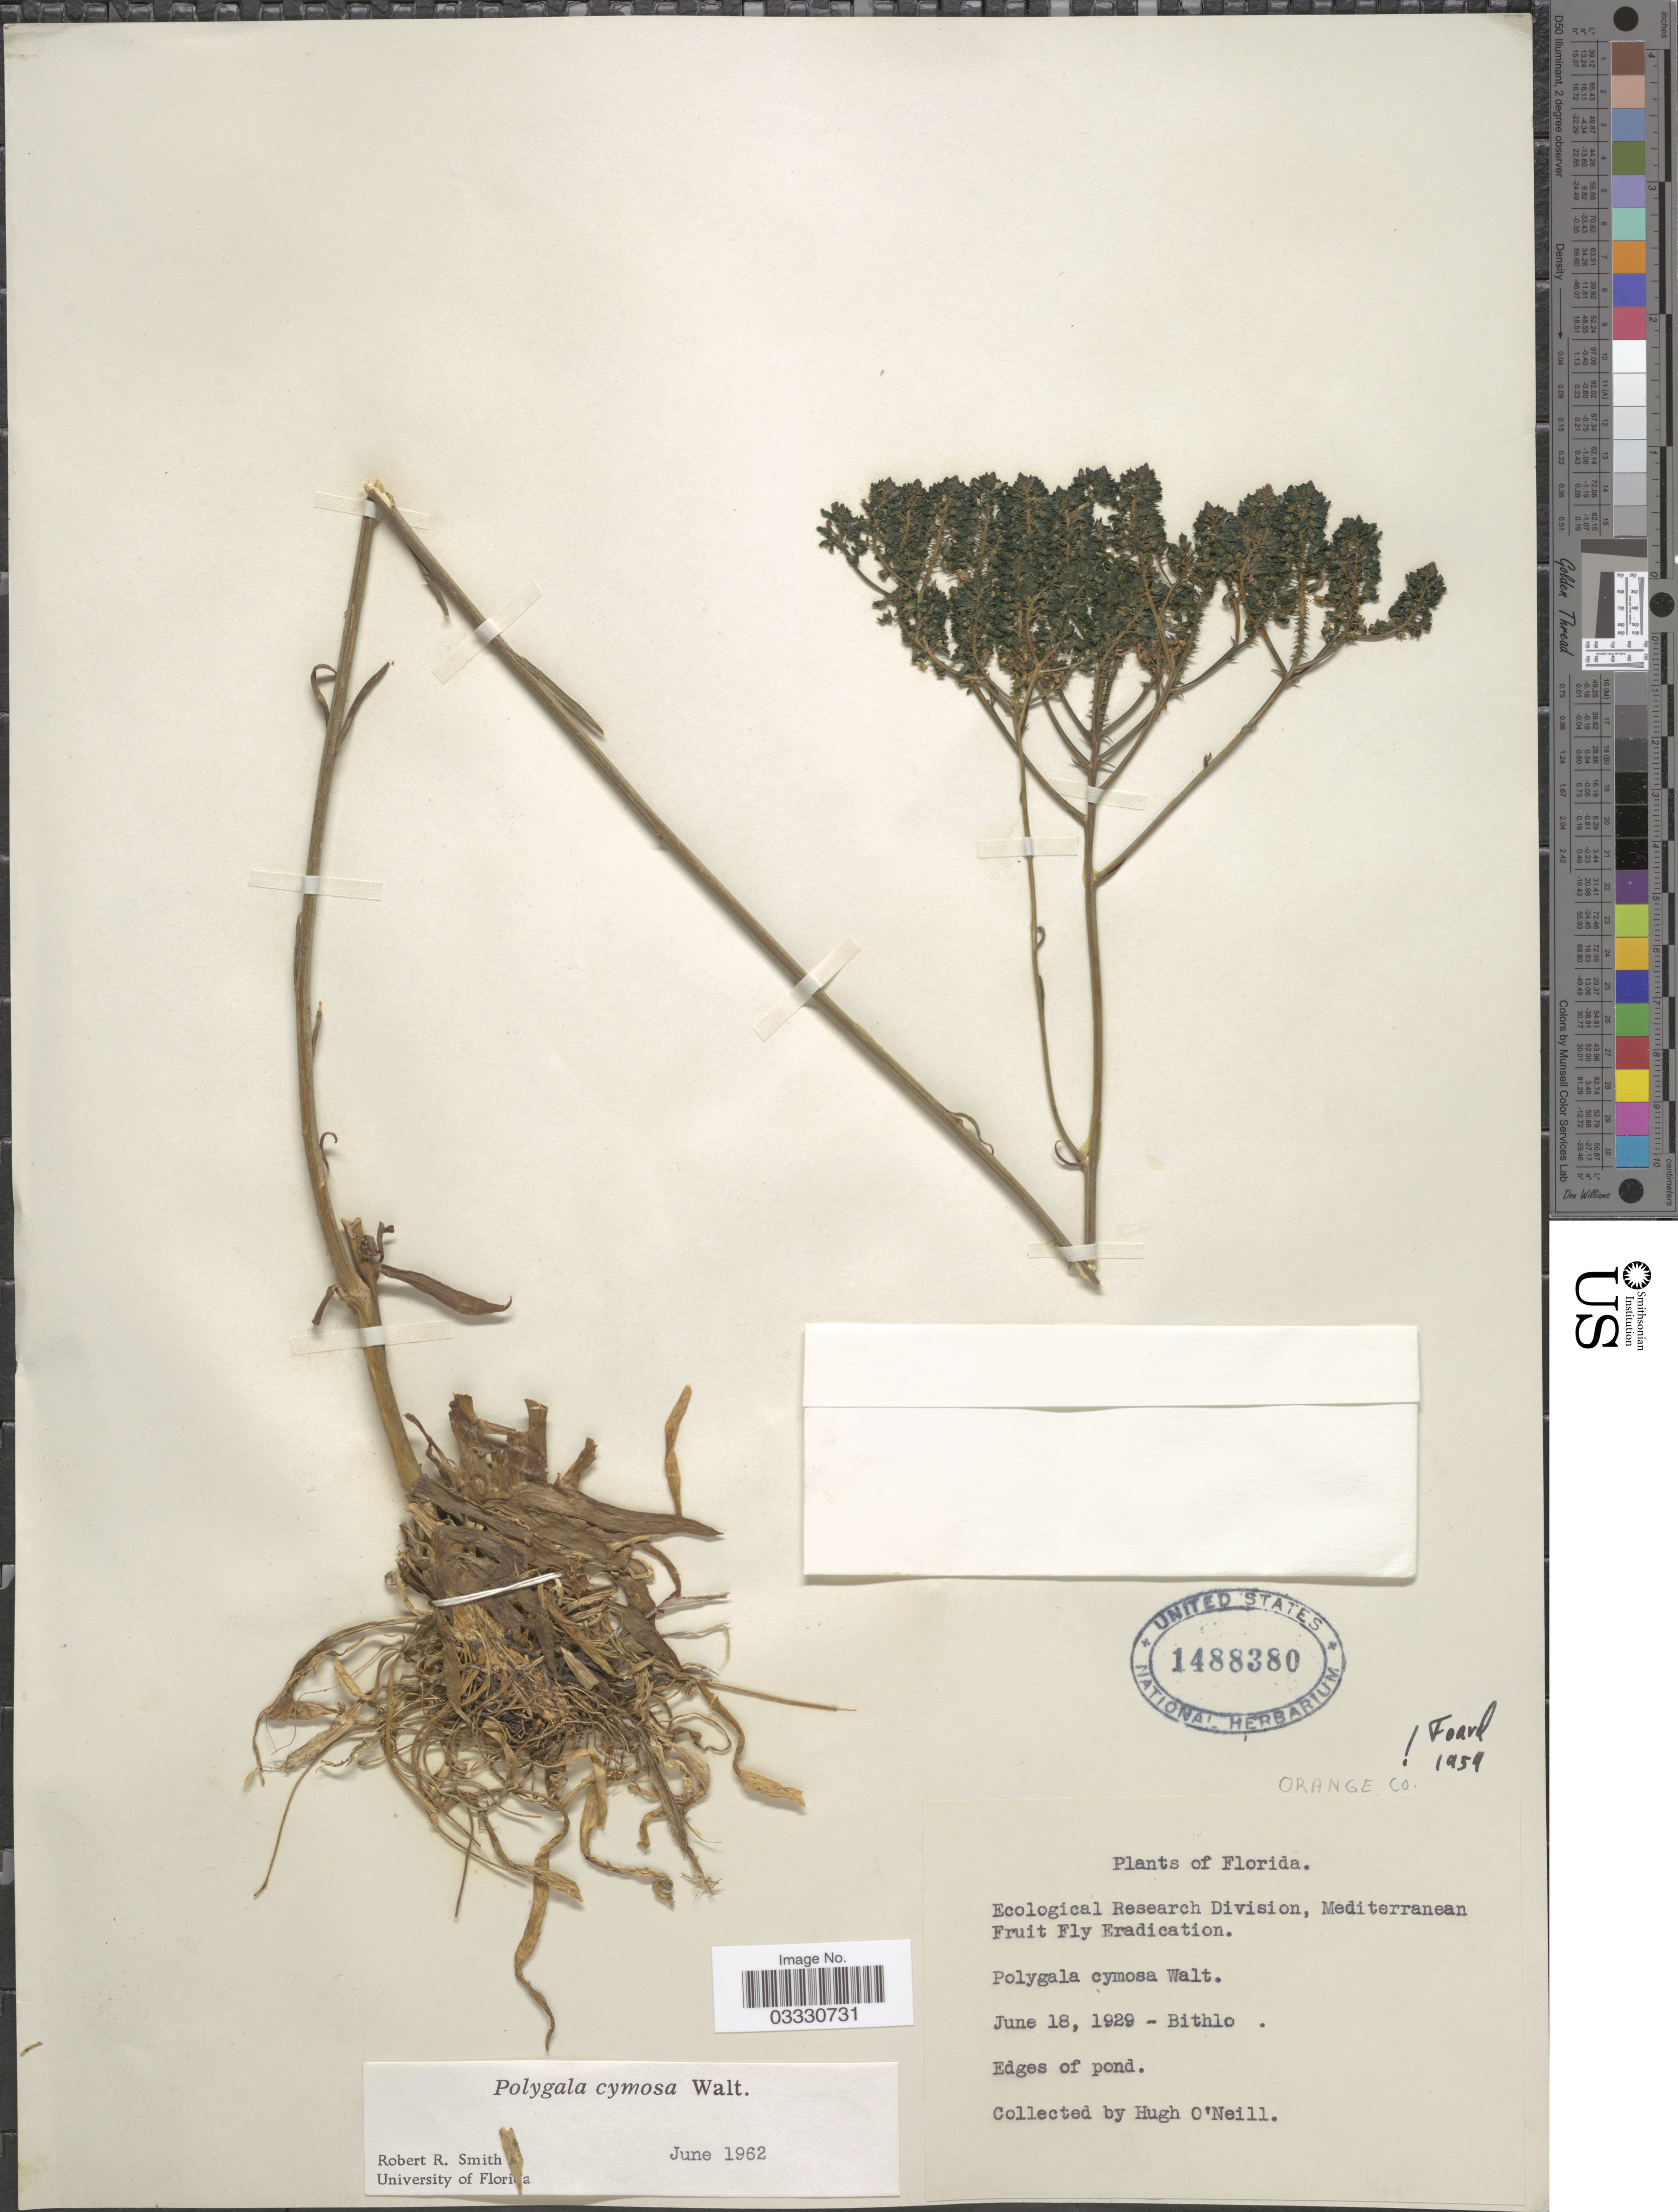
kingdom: Plantae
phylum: Tracheophyta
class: Magnoliopsida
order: Fabales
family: Polygalaceae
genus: Polygala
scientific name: Polygala cymosa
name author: Walter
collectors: H. O'Neill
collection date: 1929-06-18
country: United States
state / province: Florida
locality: Orange Co. Bithlo.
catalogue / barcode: US 1488380